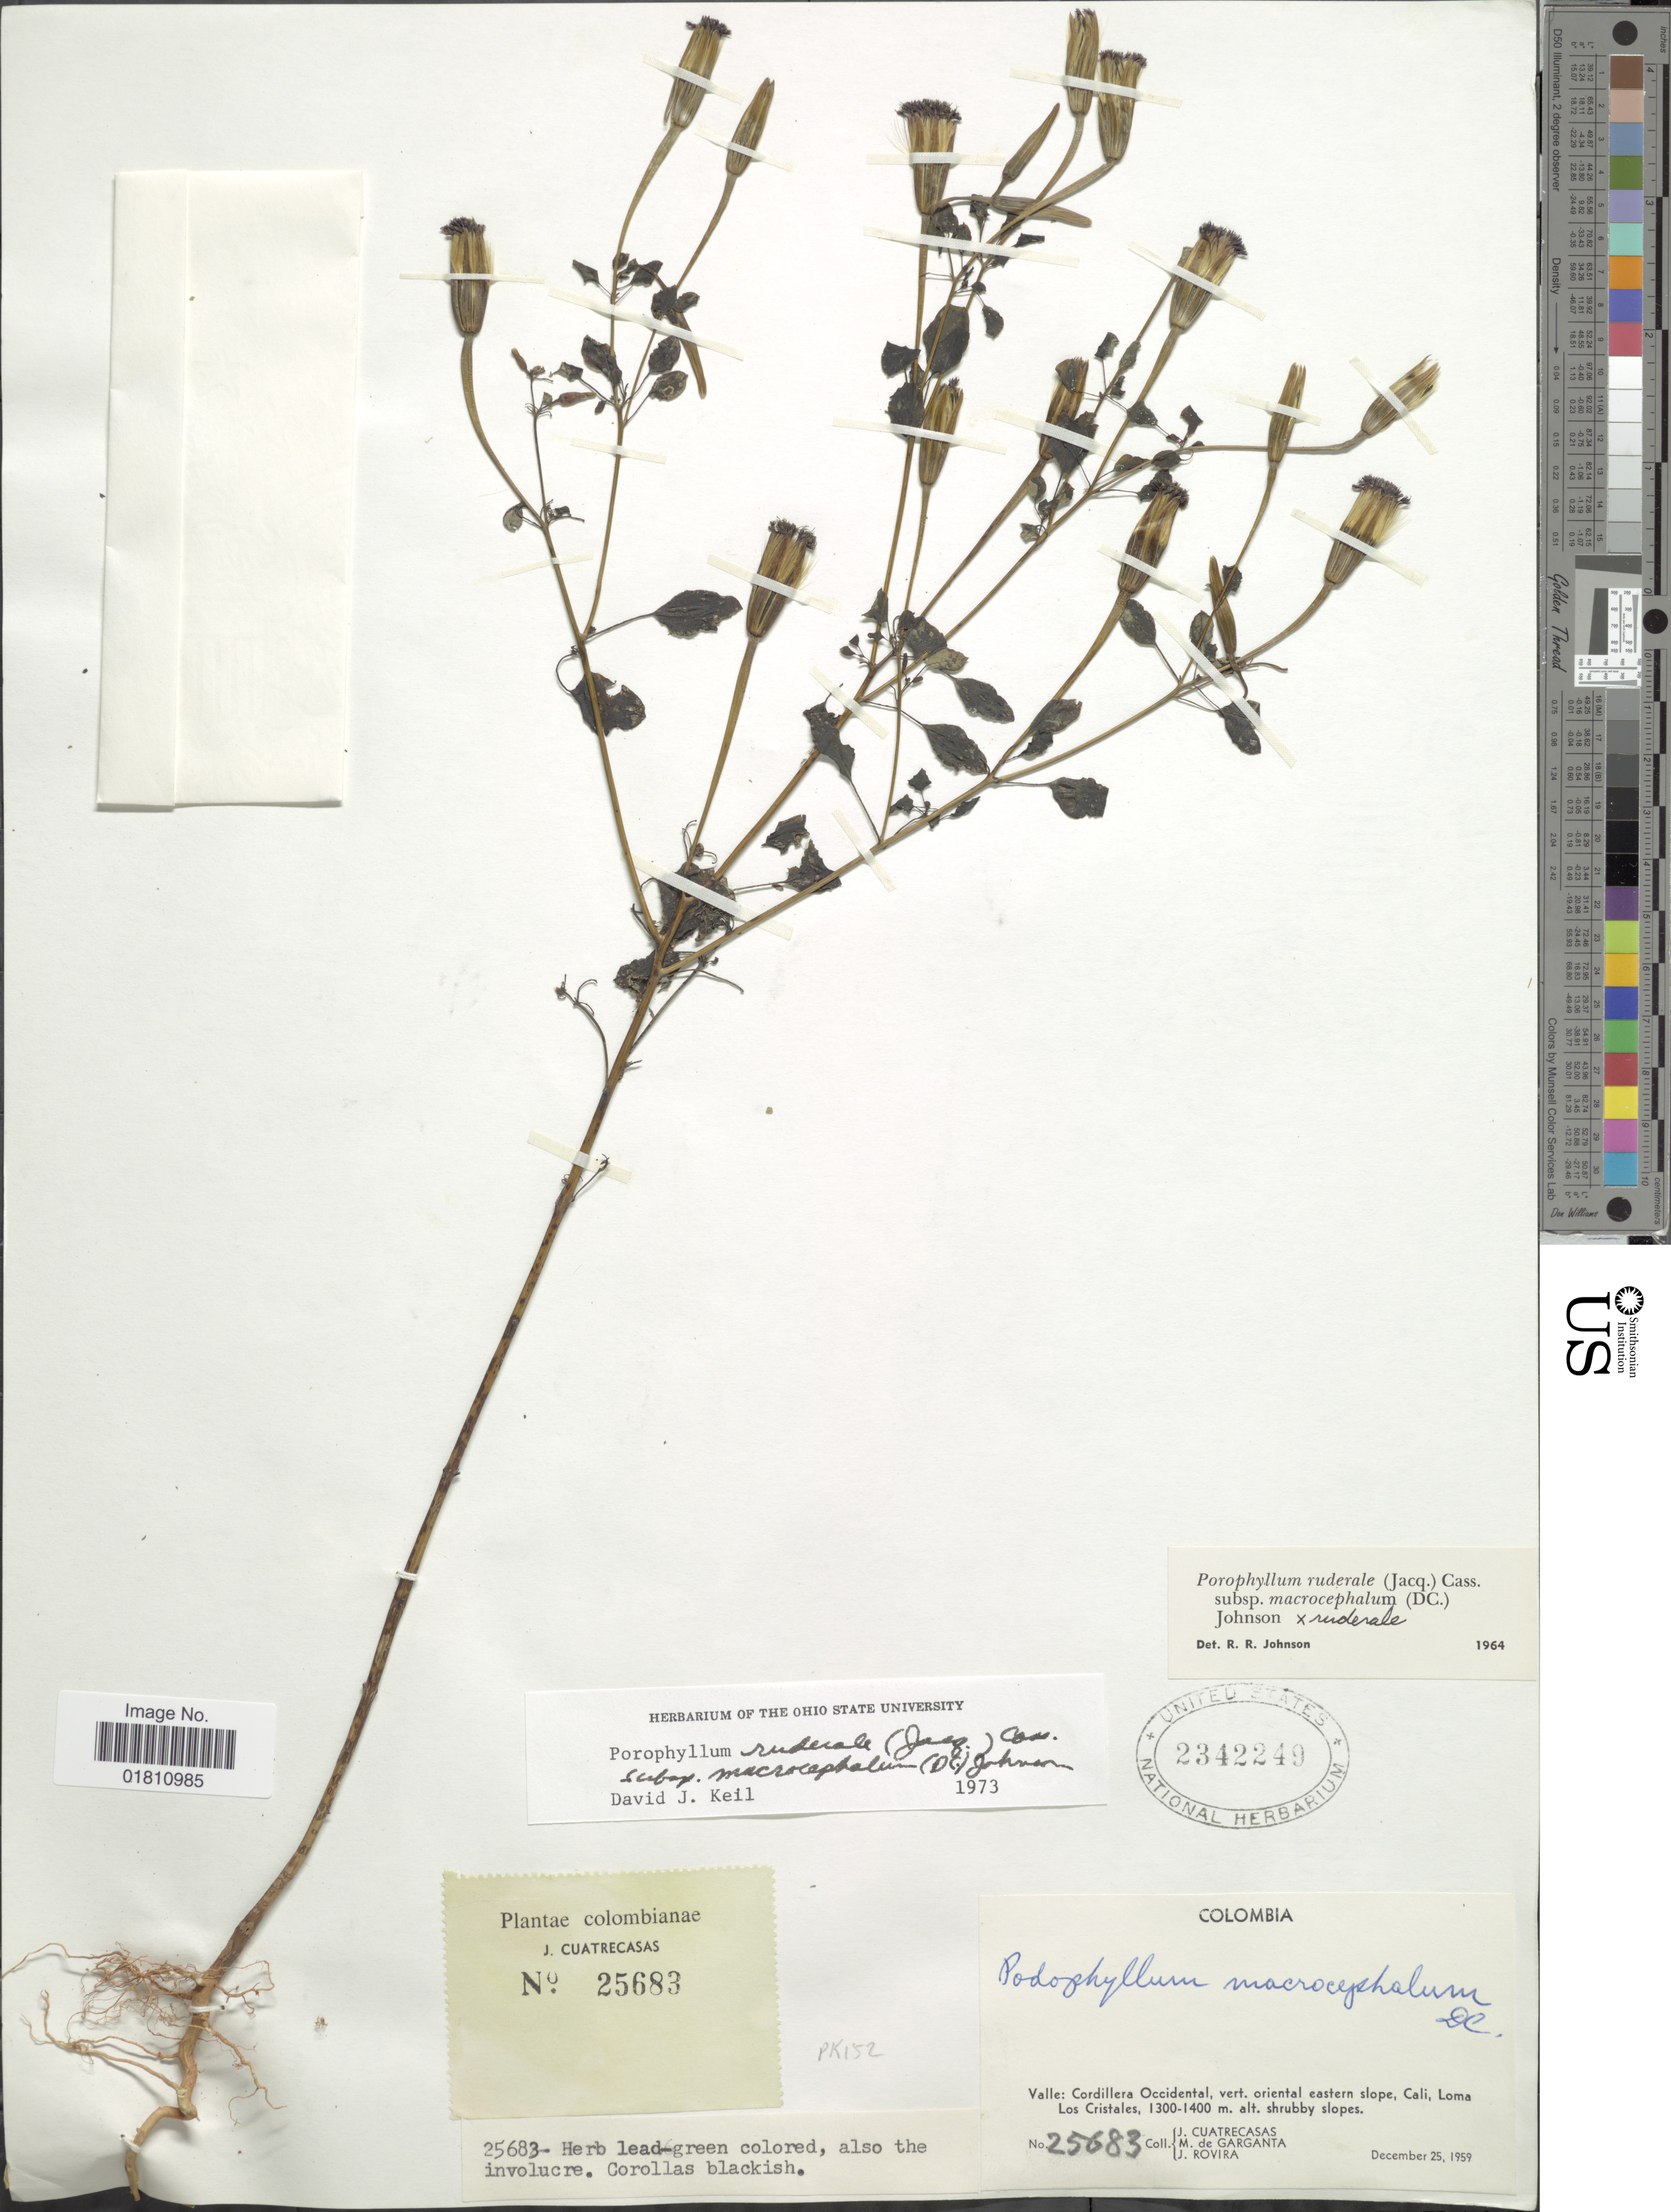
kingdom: Plantae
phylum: Tracheophyta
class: Magnoliopsida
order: Asterales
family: Asteraceae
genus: Porophyllum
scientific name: Porophyllum ruderale subsp. macrocephalum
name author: (DC.) R.R. Johnson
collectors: J. Cuatrecasas, M. Garganta & J. Rovira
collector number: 25683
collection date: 1959-12-25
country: Colombia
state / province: Valle del Cauca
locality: Valle: Cordillera Occidental, vert. oriental slope, Cali, Loma Los Cristales, shrubby slopes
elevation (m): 1300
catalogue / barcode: US 2342249